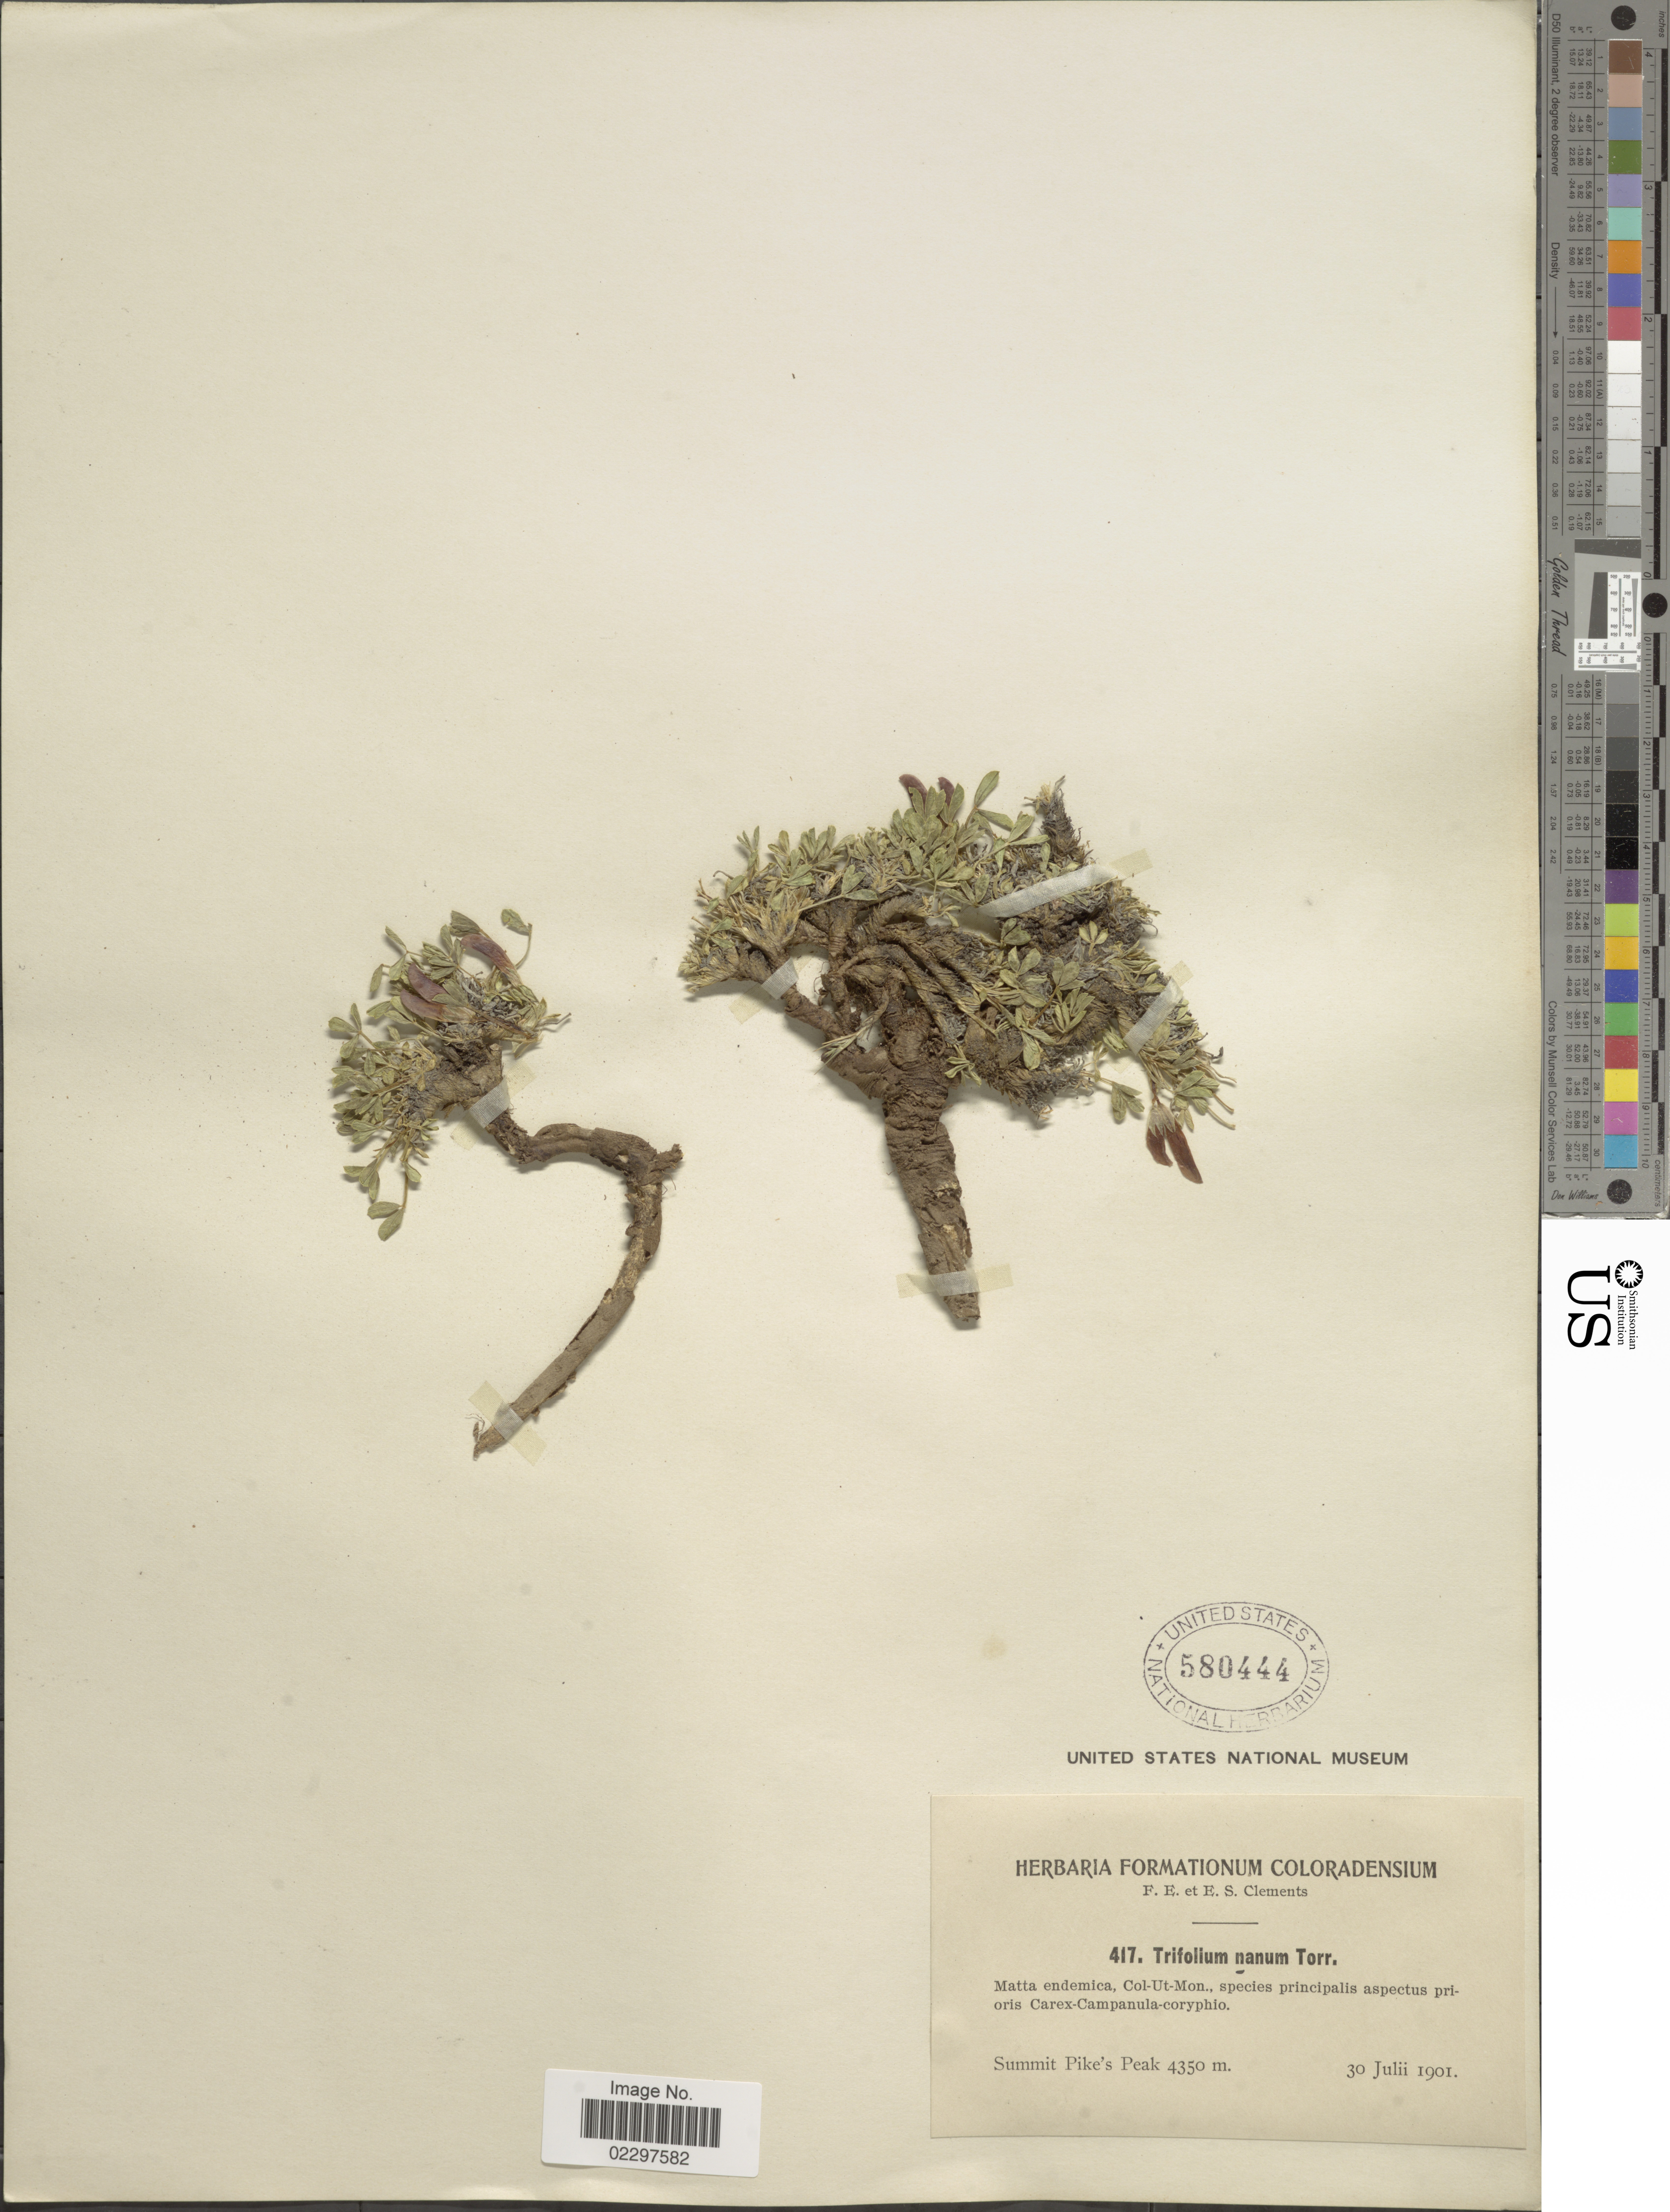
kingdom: Plantae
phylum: Tracheophyta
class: Magnoliopsida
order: Fabales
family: Fabaceae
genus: Trifolium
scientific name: Trifolium nanum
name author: Torr.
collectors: F. E. Clements & E. S. Clements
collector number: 417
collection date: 1901-07-30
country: United States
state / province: Colorado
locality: Summit Pike's Peak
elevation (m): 4350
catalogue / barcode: US 580444